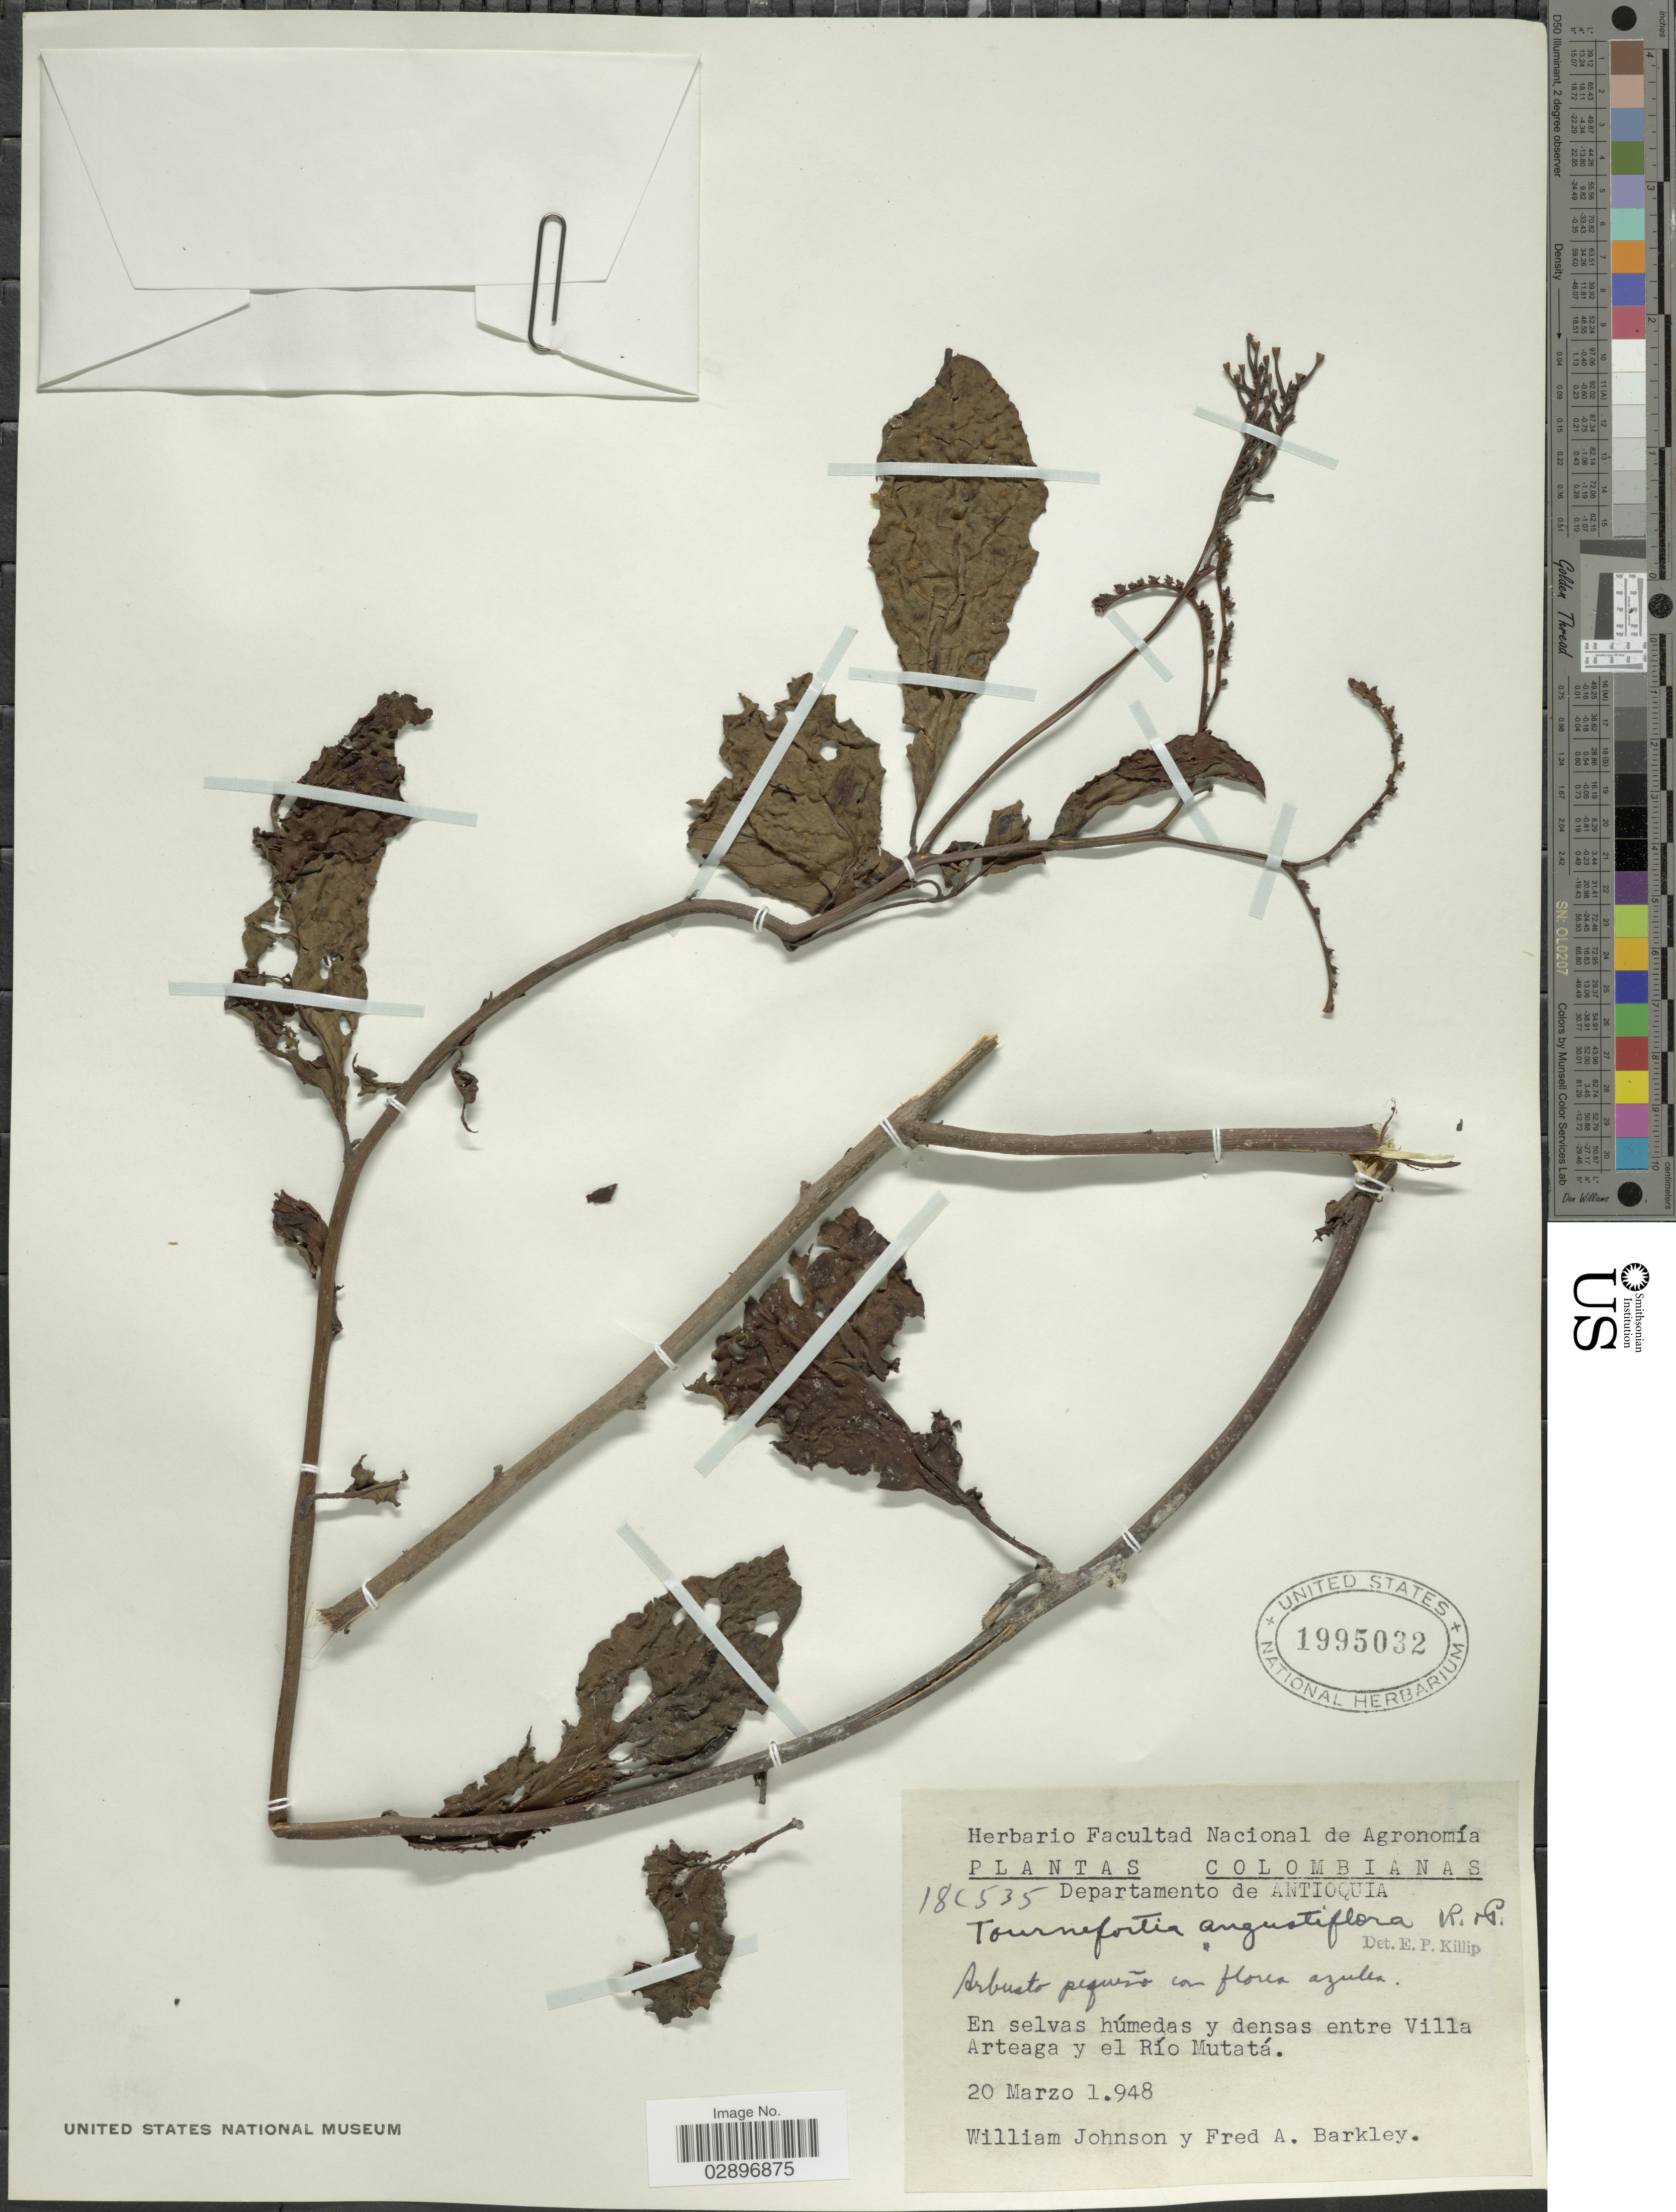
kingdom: Plantae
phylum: Tracheophyta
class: Magnoliopsida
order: Boraginales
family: Heliotropiaceae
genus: Tournefortia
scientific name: Tournefortia angustiflora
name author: Ruiz & Pav.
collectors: W. M. Johnson & F. A. Barkley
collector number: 18C535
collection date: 1948-03-20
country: Colombia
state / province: Antioquia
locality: Departamento de Antioquia. Entre Villa Arteaga y el Río Mutatá.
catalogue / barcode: US 1995032